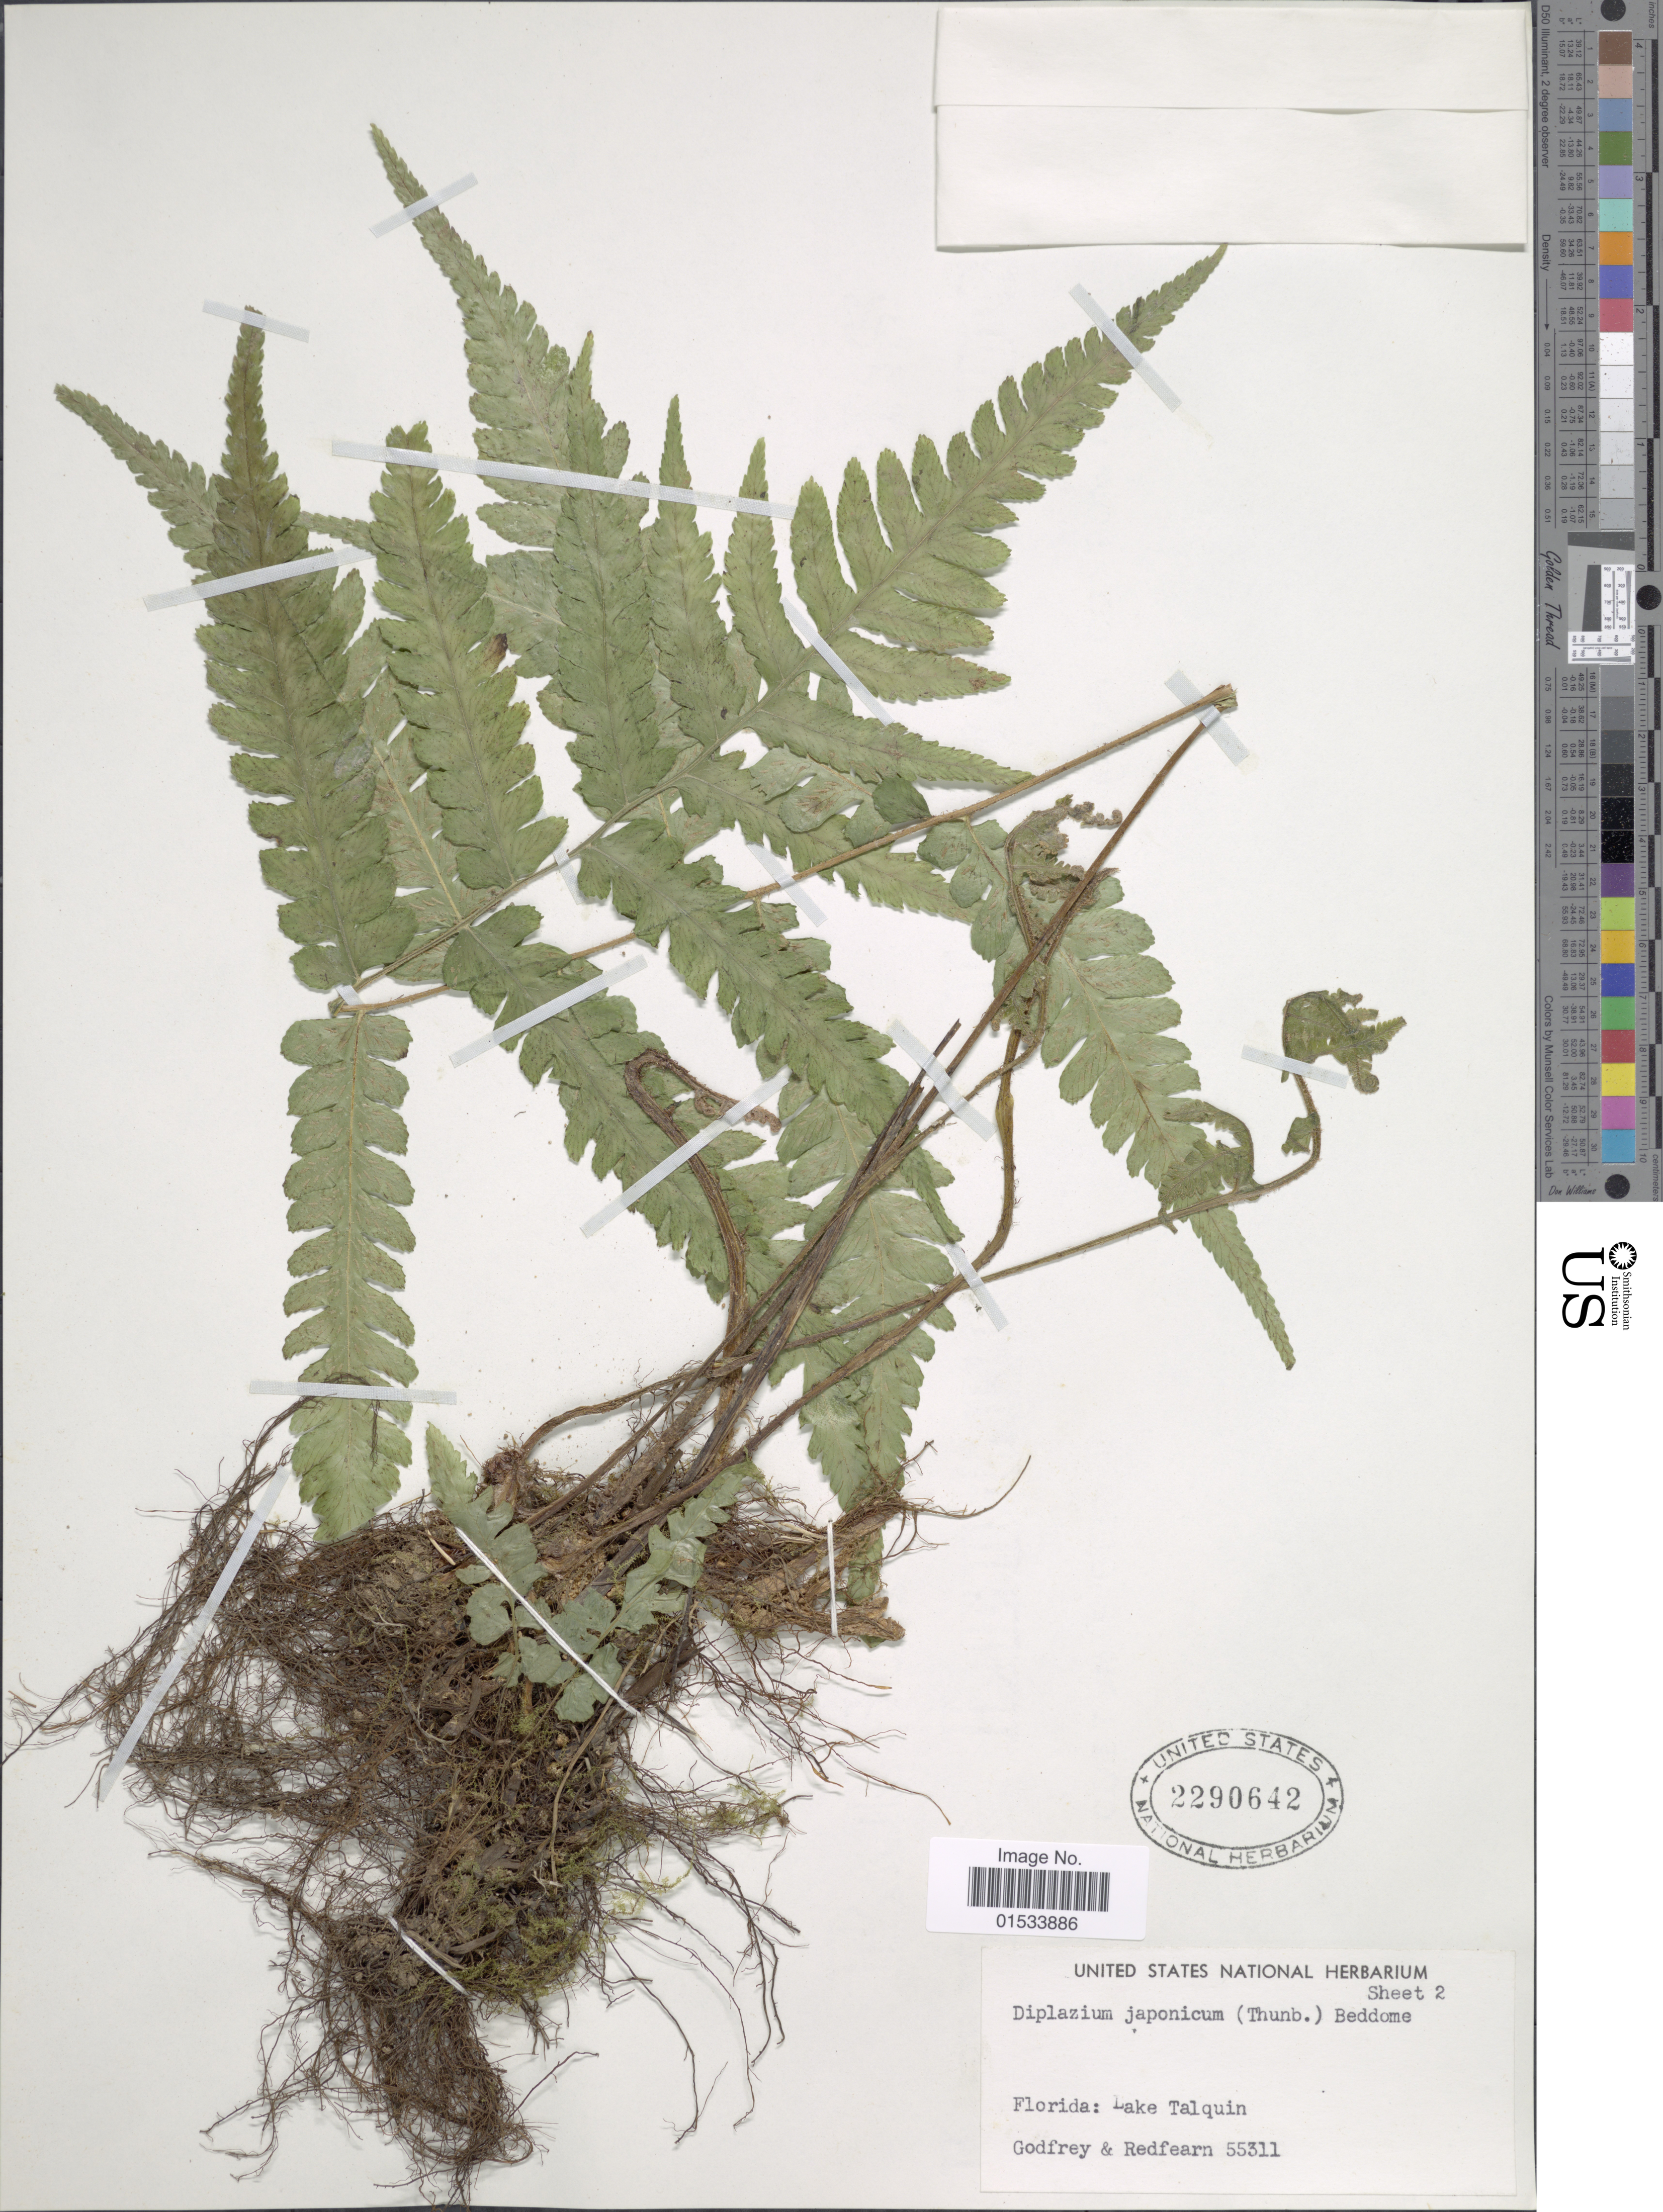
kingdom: Plantae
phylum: Tracheophyta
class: Polypodiopsida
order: Polypodiales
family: Athyriaceae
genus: Diplazium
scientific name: Diplazium japonicum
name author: (Thunb.) Copel.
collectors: -- Godfrey & Redfearn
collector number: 55311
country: United States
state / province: Florida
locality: Lake Talquin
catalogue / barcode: US 2290642